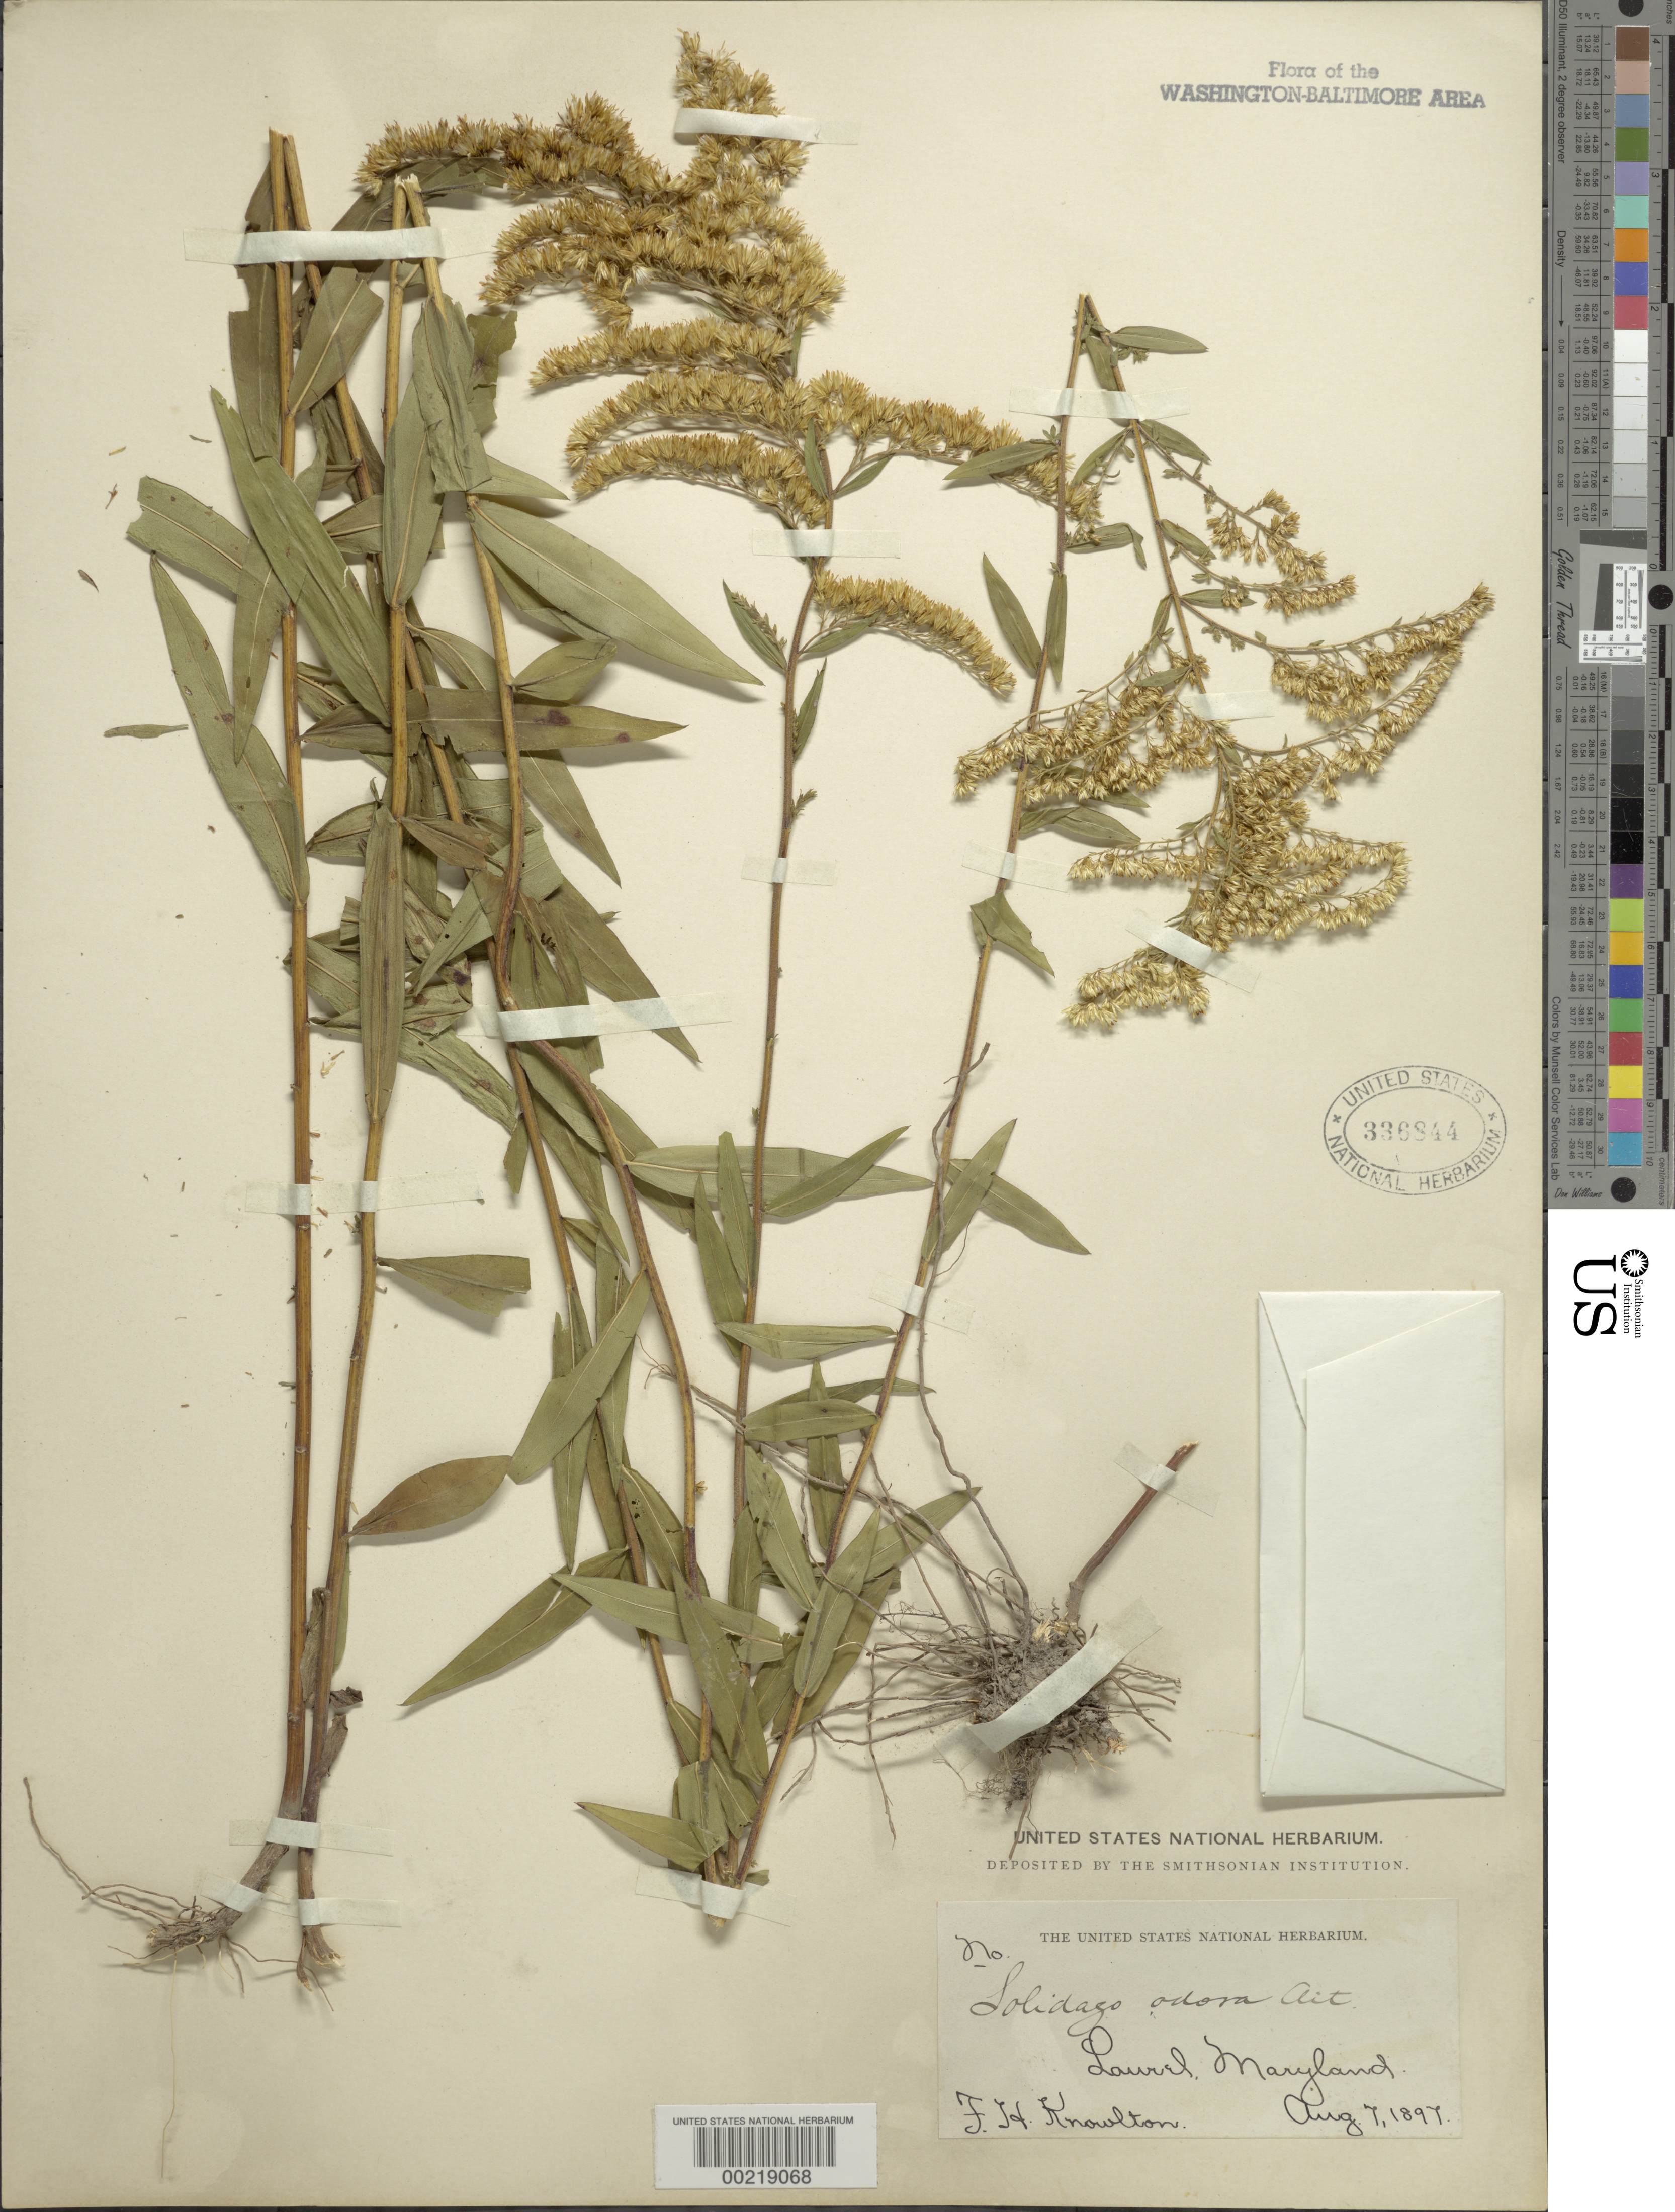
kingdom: Plantae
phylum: Tracheophyta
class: Magnoliopsida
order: Asterales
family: Asteraceae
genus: Solidago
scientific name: Solidago odora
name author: Aiton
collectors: F. H. Knowlton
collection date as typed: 07 Aug 1897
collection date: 1897-08-07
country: United States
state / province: Maryland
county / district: Prince George's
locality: Laurel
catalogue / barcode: US 336844